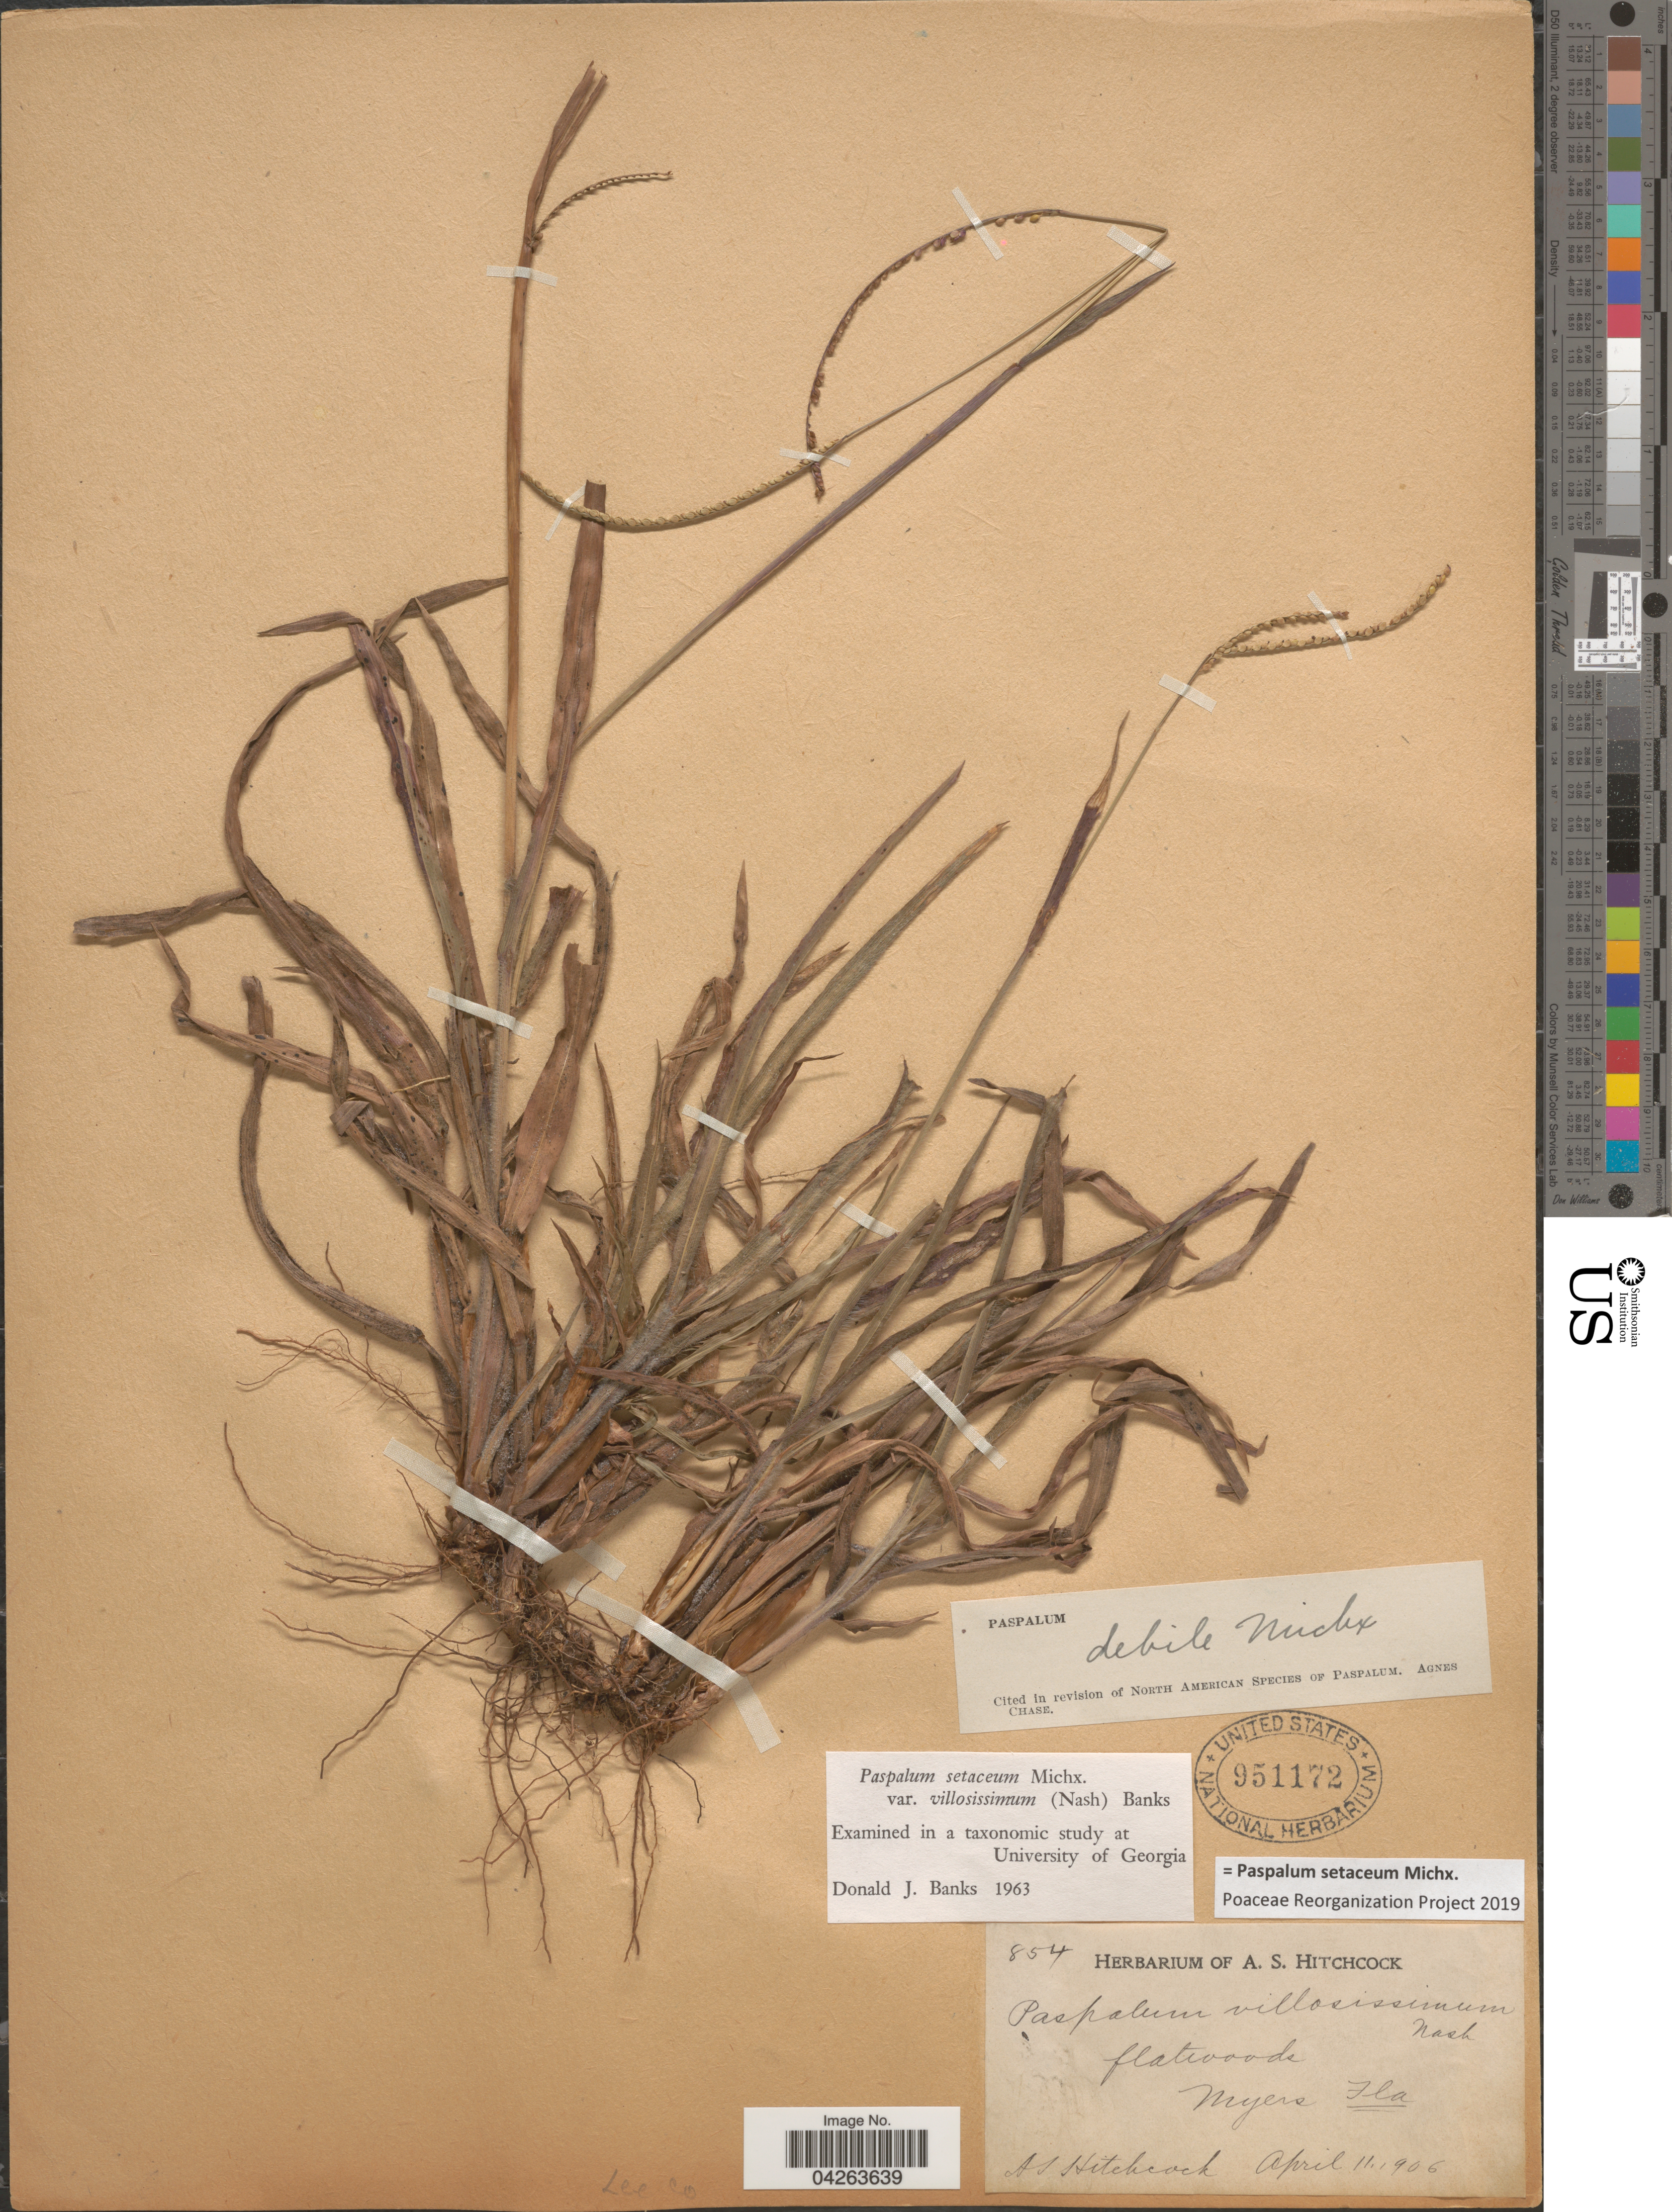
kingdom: Plantae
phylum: Tracheophyta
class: Liliopsida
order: Poales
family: Poaceae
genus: Paspalum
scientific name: Paspalum setaceum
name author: Michx.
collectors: A. S. Hitchcock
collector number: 854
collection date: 1906-04-11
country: United States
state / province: Florida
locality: Myers. Lee Co.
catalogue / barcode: US 951172